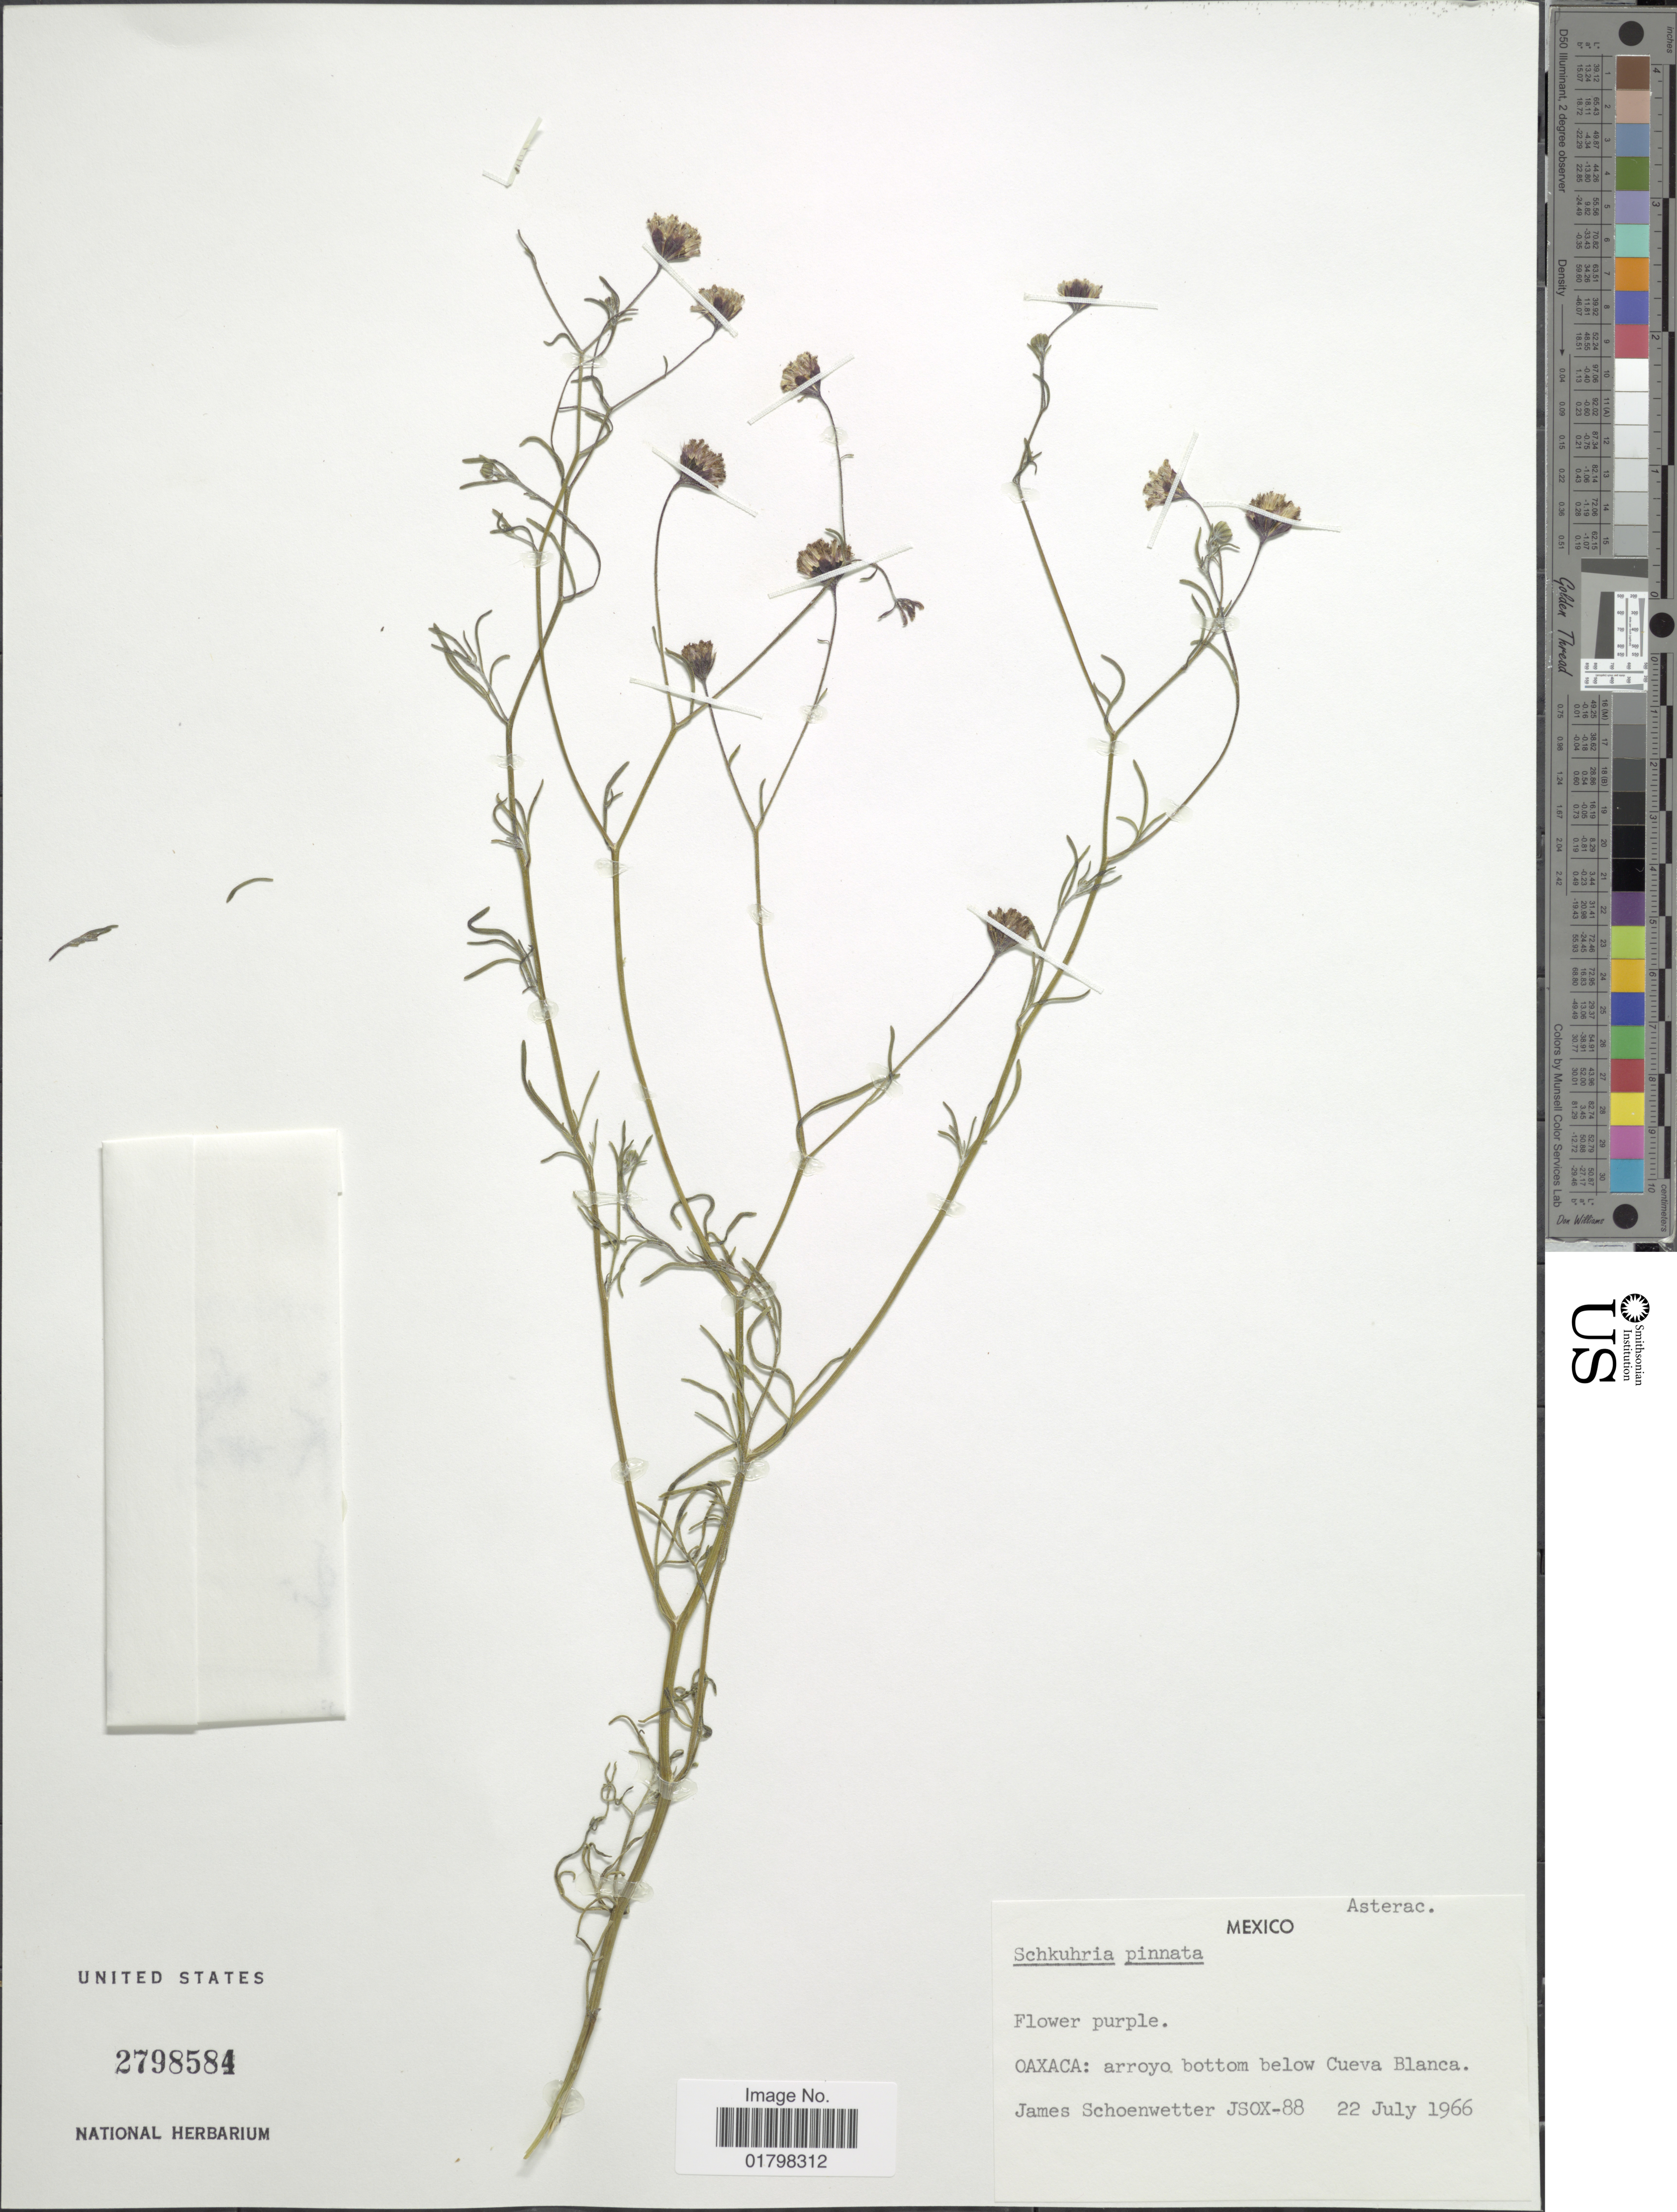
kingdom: Plantae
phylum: Tracheophyta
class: Magnoliopsida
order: Asterales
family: Asteraceae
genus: Schkuhria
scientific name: Schkuhria pinnata var. virgata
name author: (La Llave ex La Llave) Heiser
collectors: J. Schoenwetter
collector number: JSOX88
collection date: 1966-07-22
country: Mexico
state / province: Oaxaca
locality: Arroyo bottom below Cueva Blanca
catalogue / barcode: US 2798584